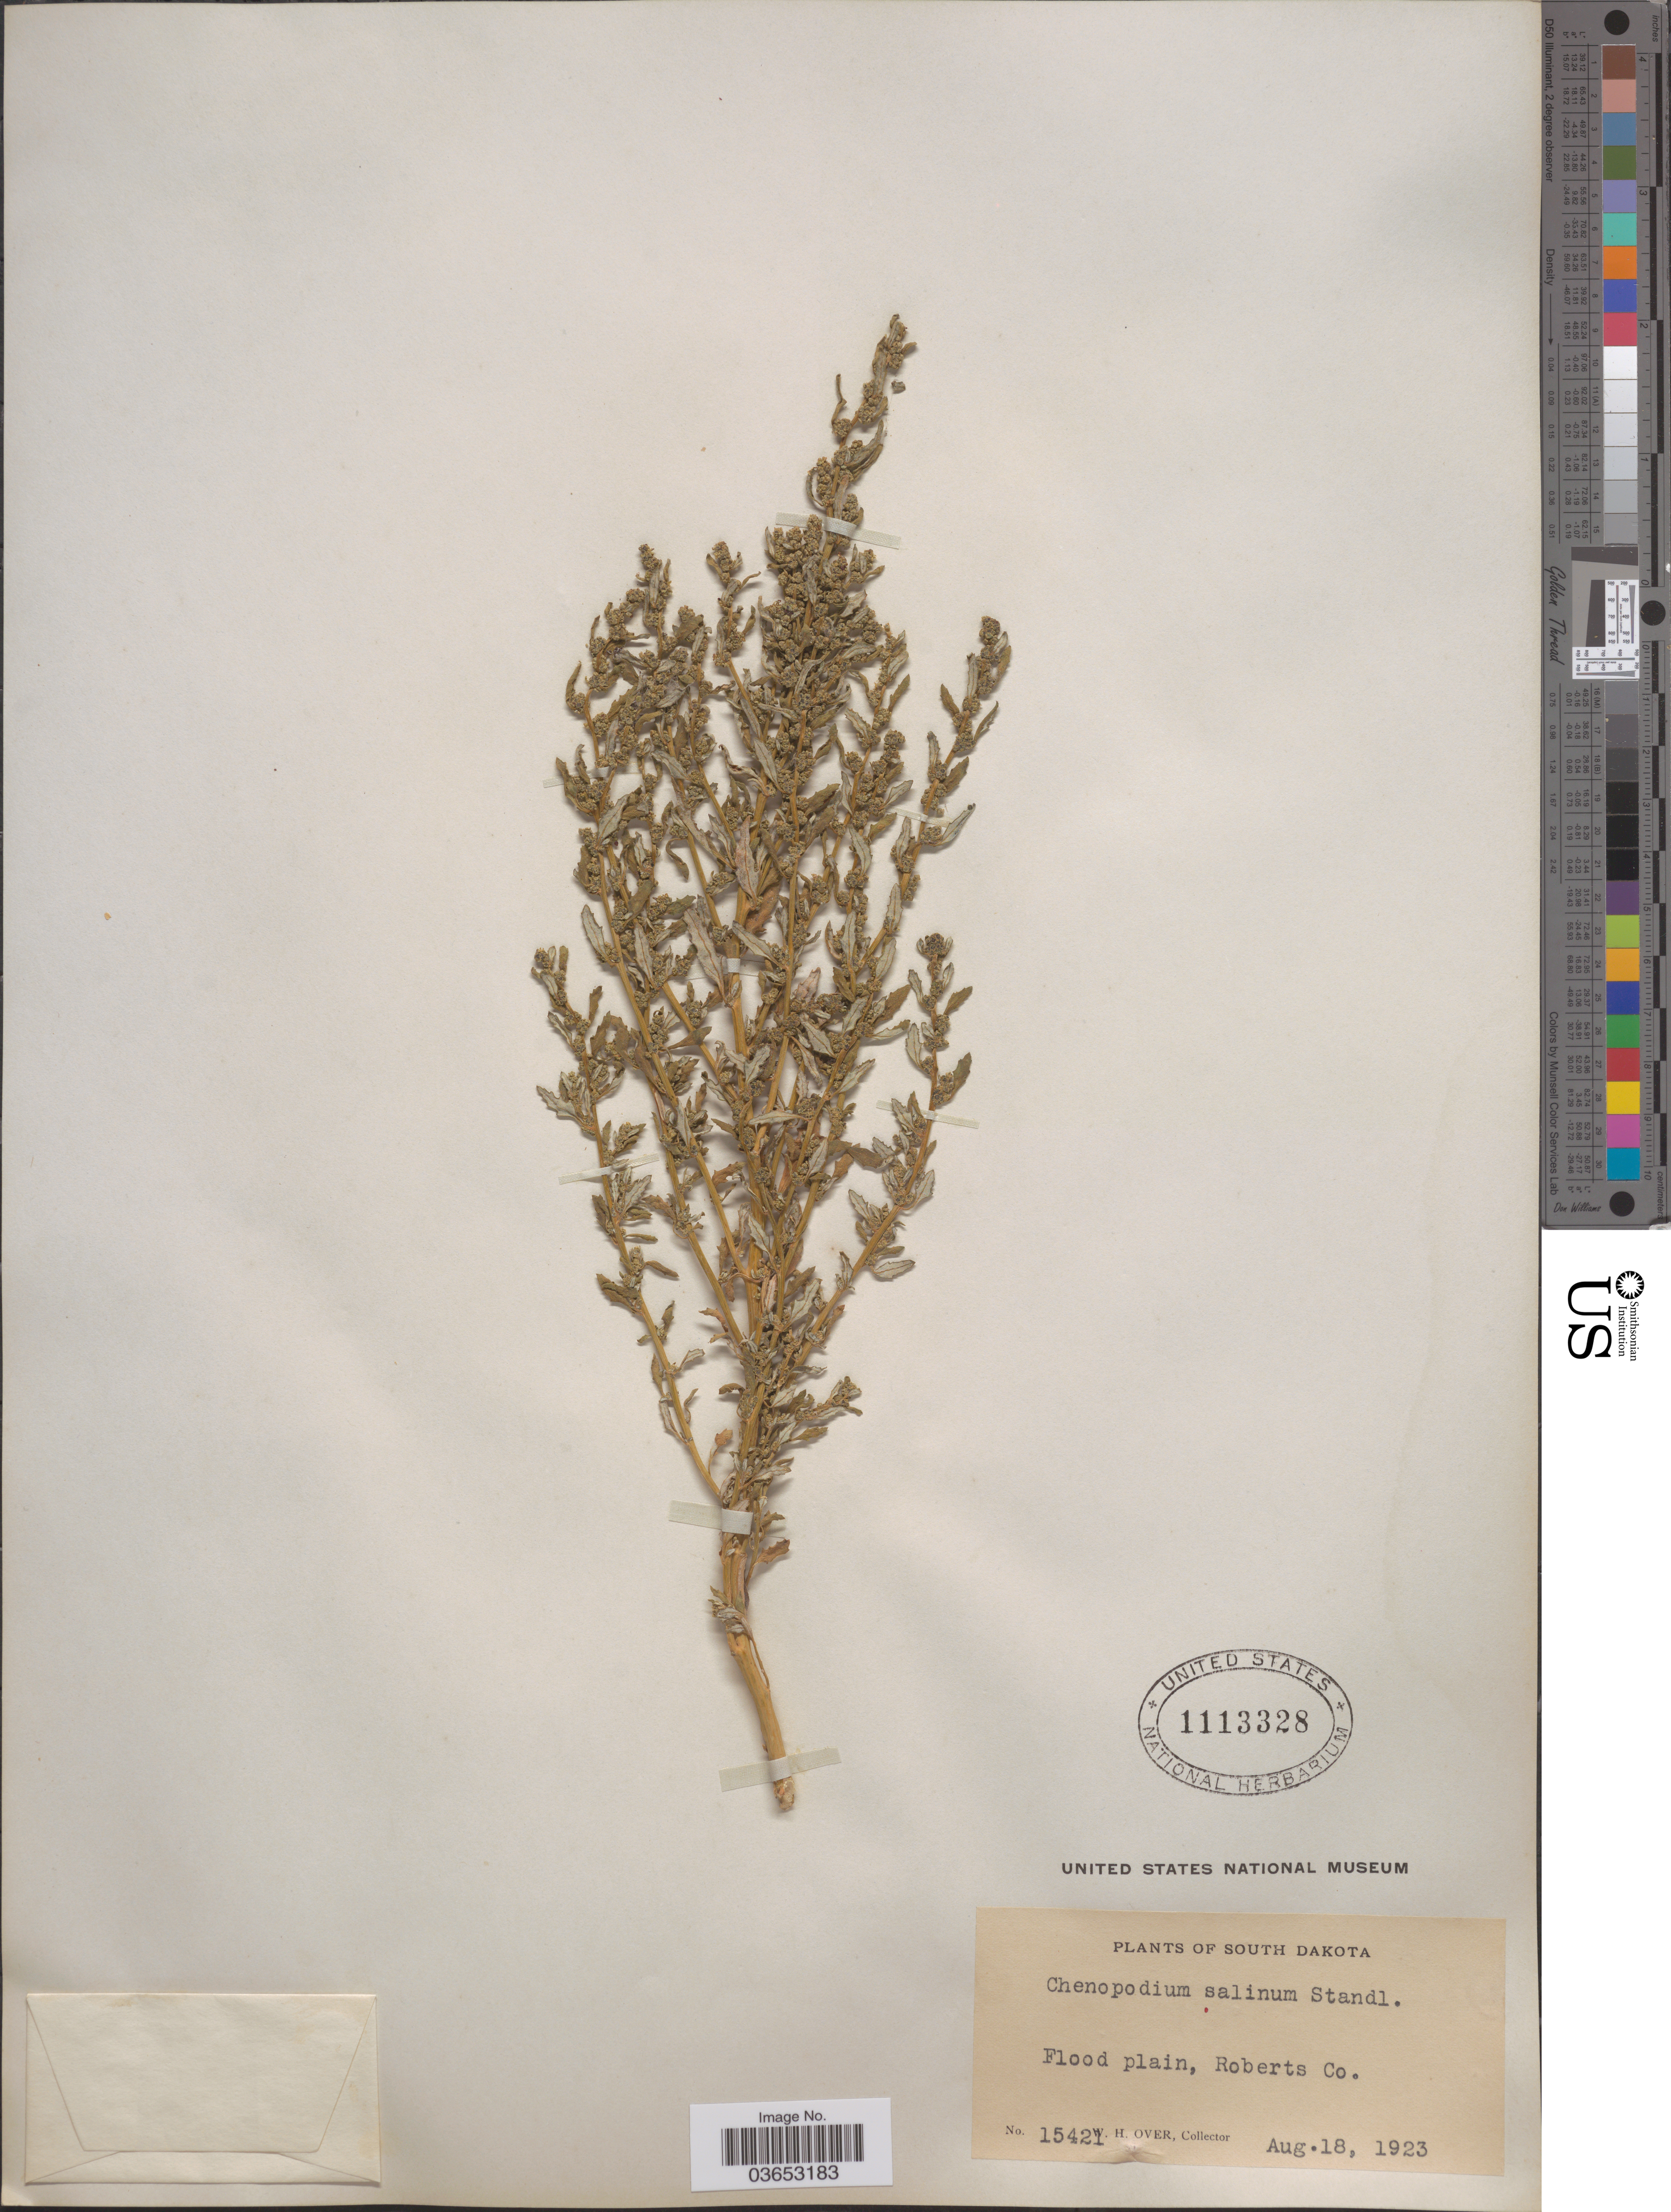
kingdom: Plantae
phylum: Tracheophyta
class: Magnoliopsida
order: Caryophyllales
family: Amaranthaceae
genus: Chenopodium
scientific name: Chenopodium glaucum subsp. salinum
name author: (Aellen) Aellen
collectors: W. Over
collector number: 15421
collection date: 1923-08-18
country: United States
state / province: South Dakota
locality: Flood plain, Roberts Co.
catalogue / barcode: US 1113328